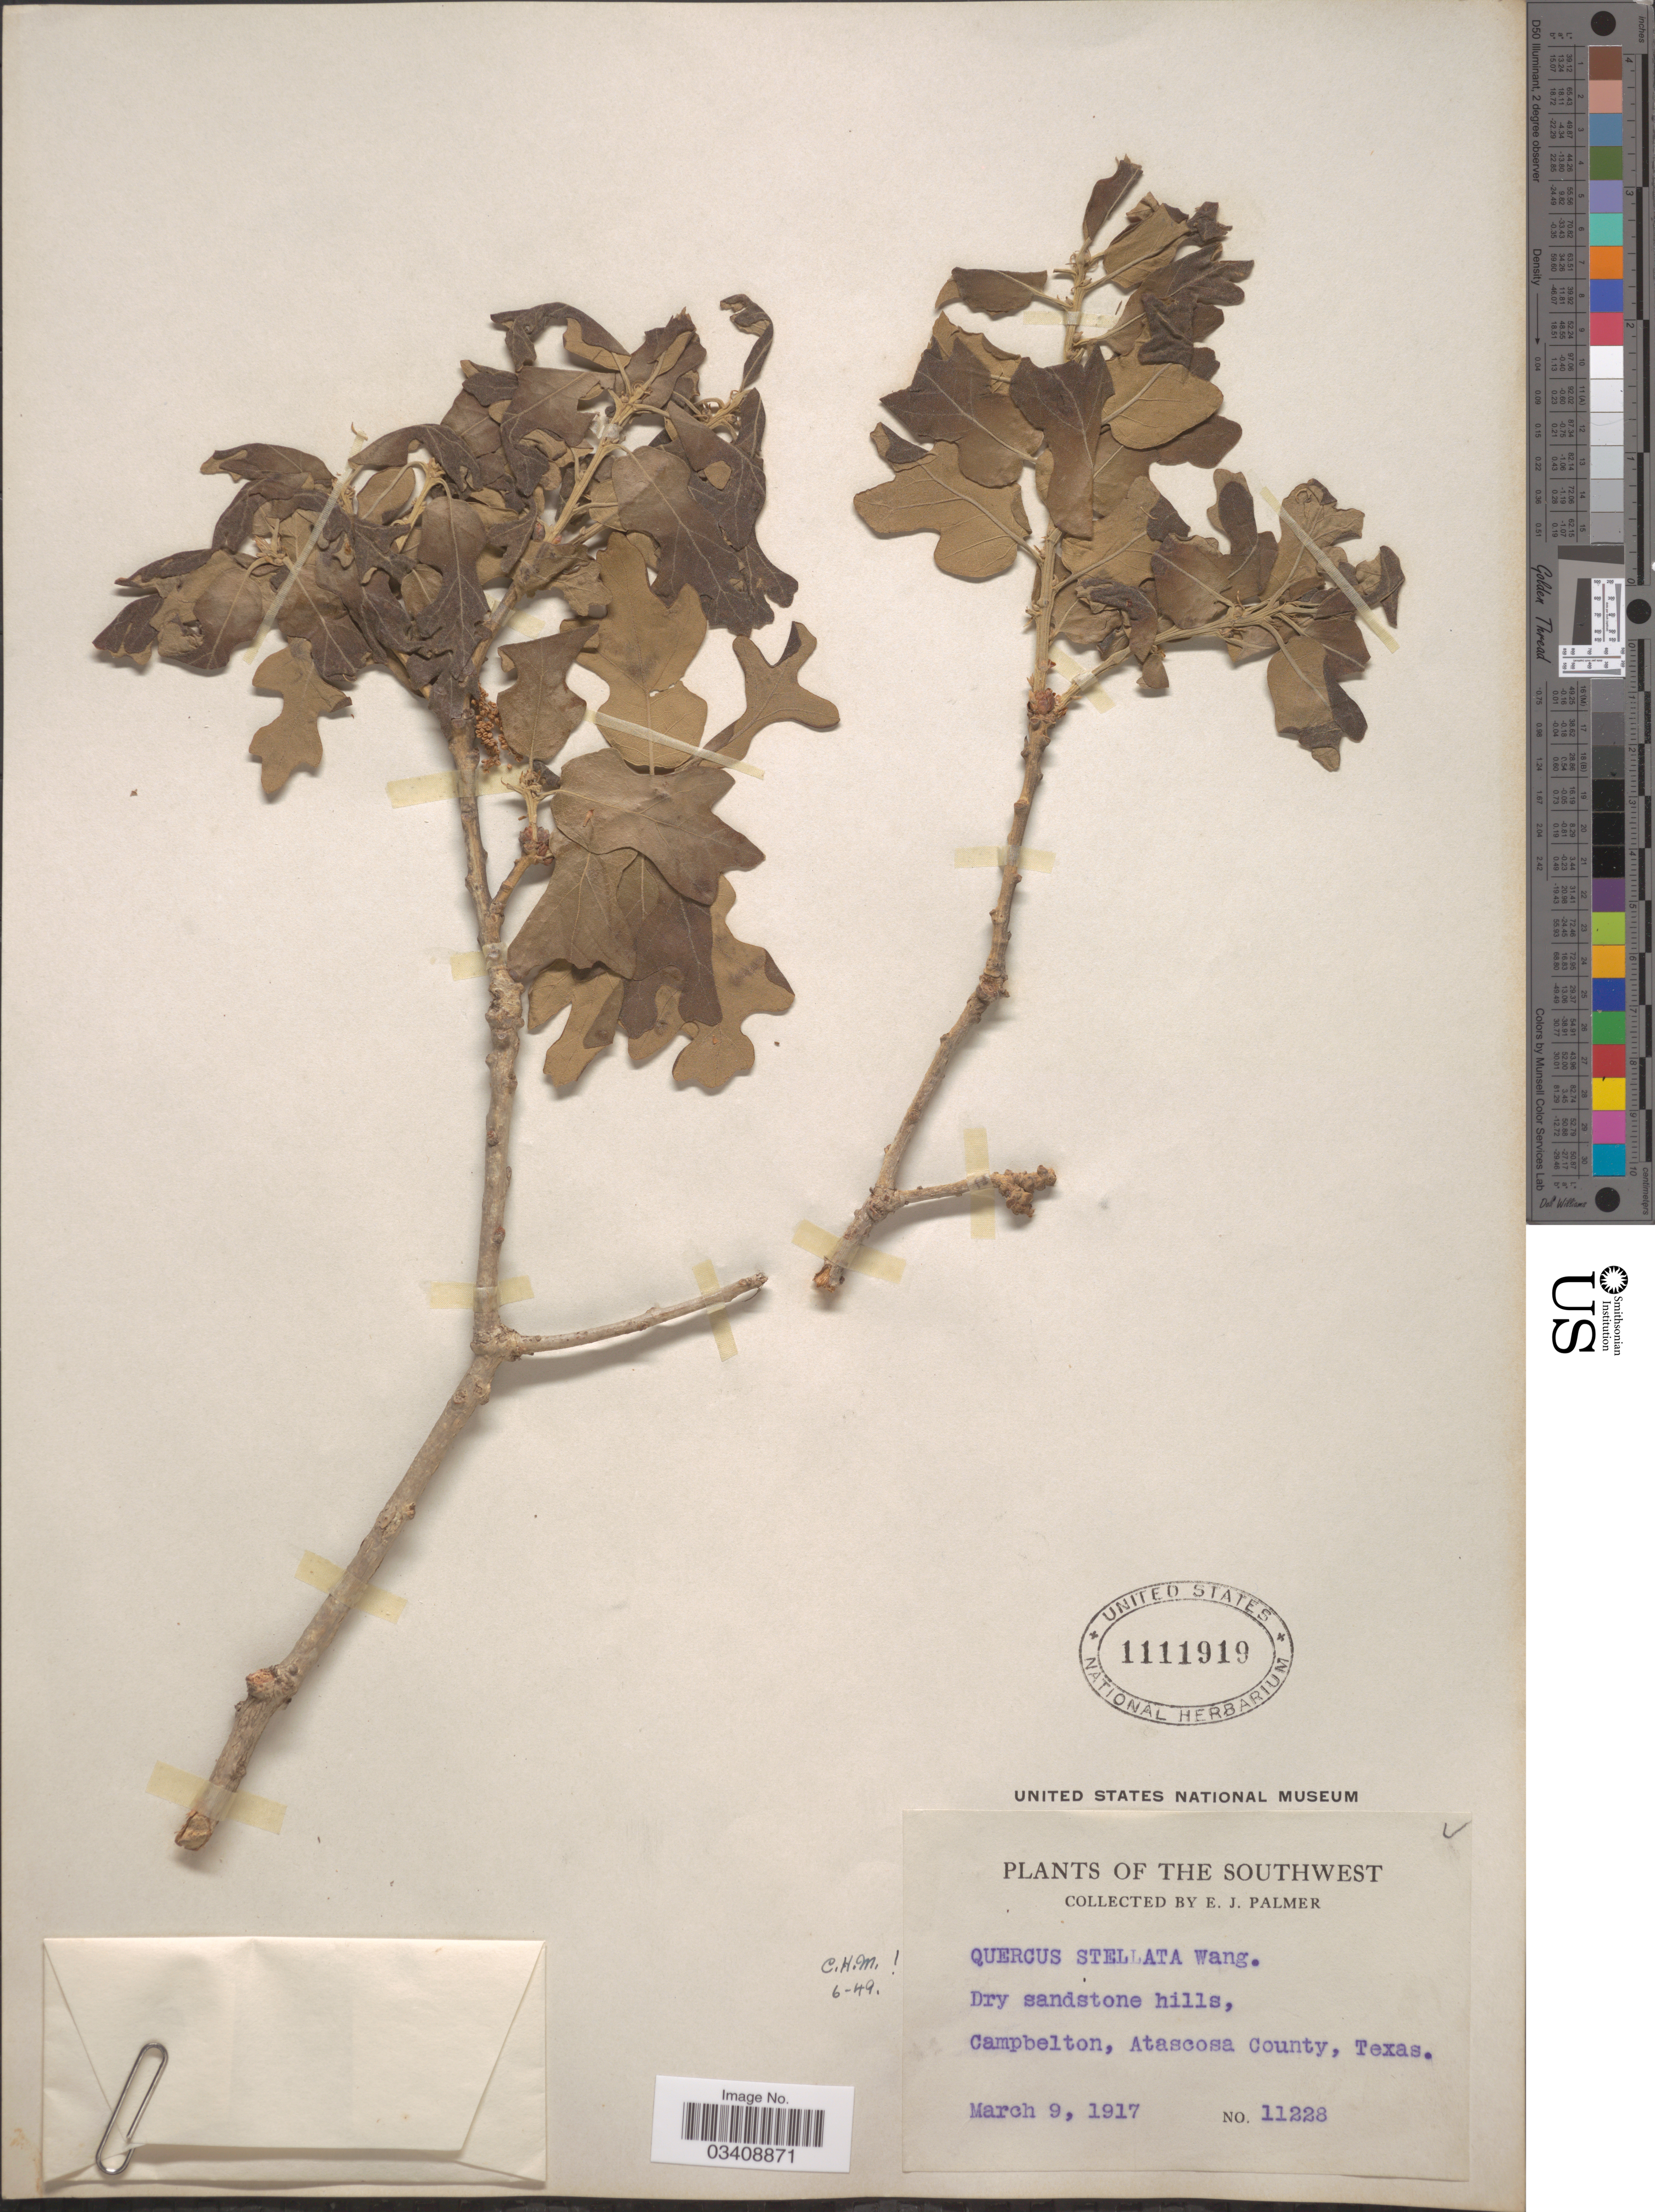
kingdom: Plantae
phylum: Tracheophyta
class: Magnoliopsida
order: Fagales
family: Fagaceae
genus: Quercus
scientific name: Quercus stellata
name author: Wangenh.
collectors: E. J. Palmer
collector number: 11228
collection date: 1917-03-09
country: United States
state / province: Texas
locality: The Southwest. Campbelton, Atascosa County.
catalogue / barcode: US 1111919